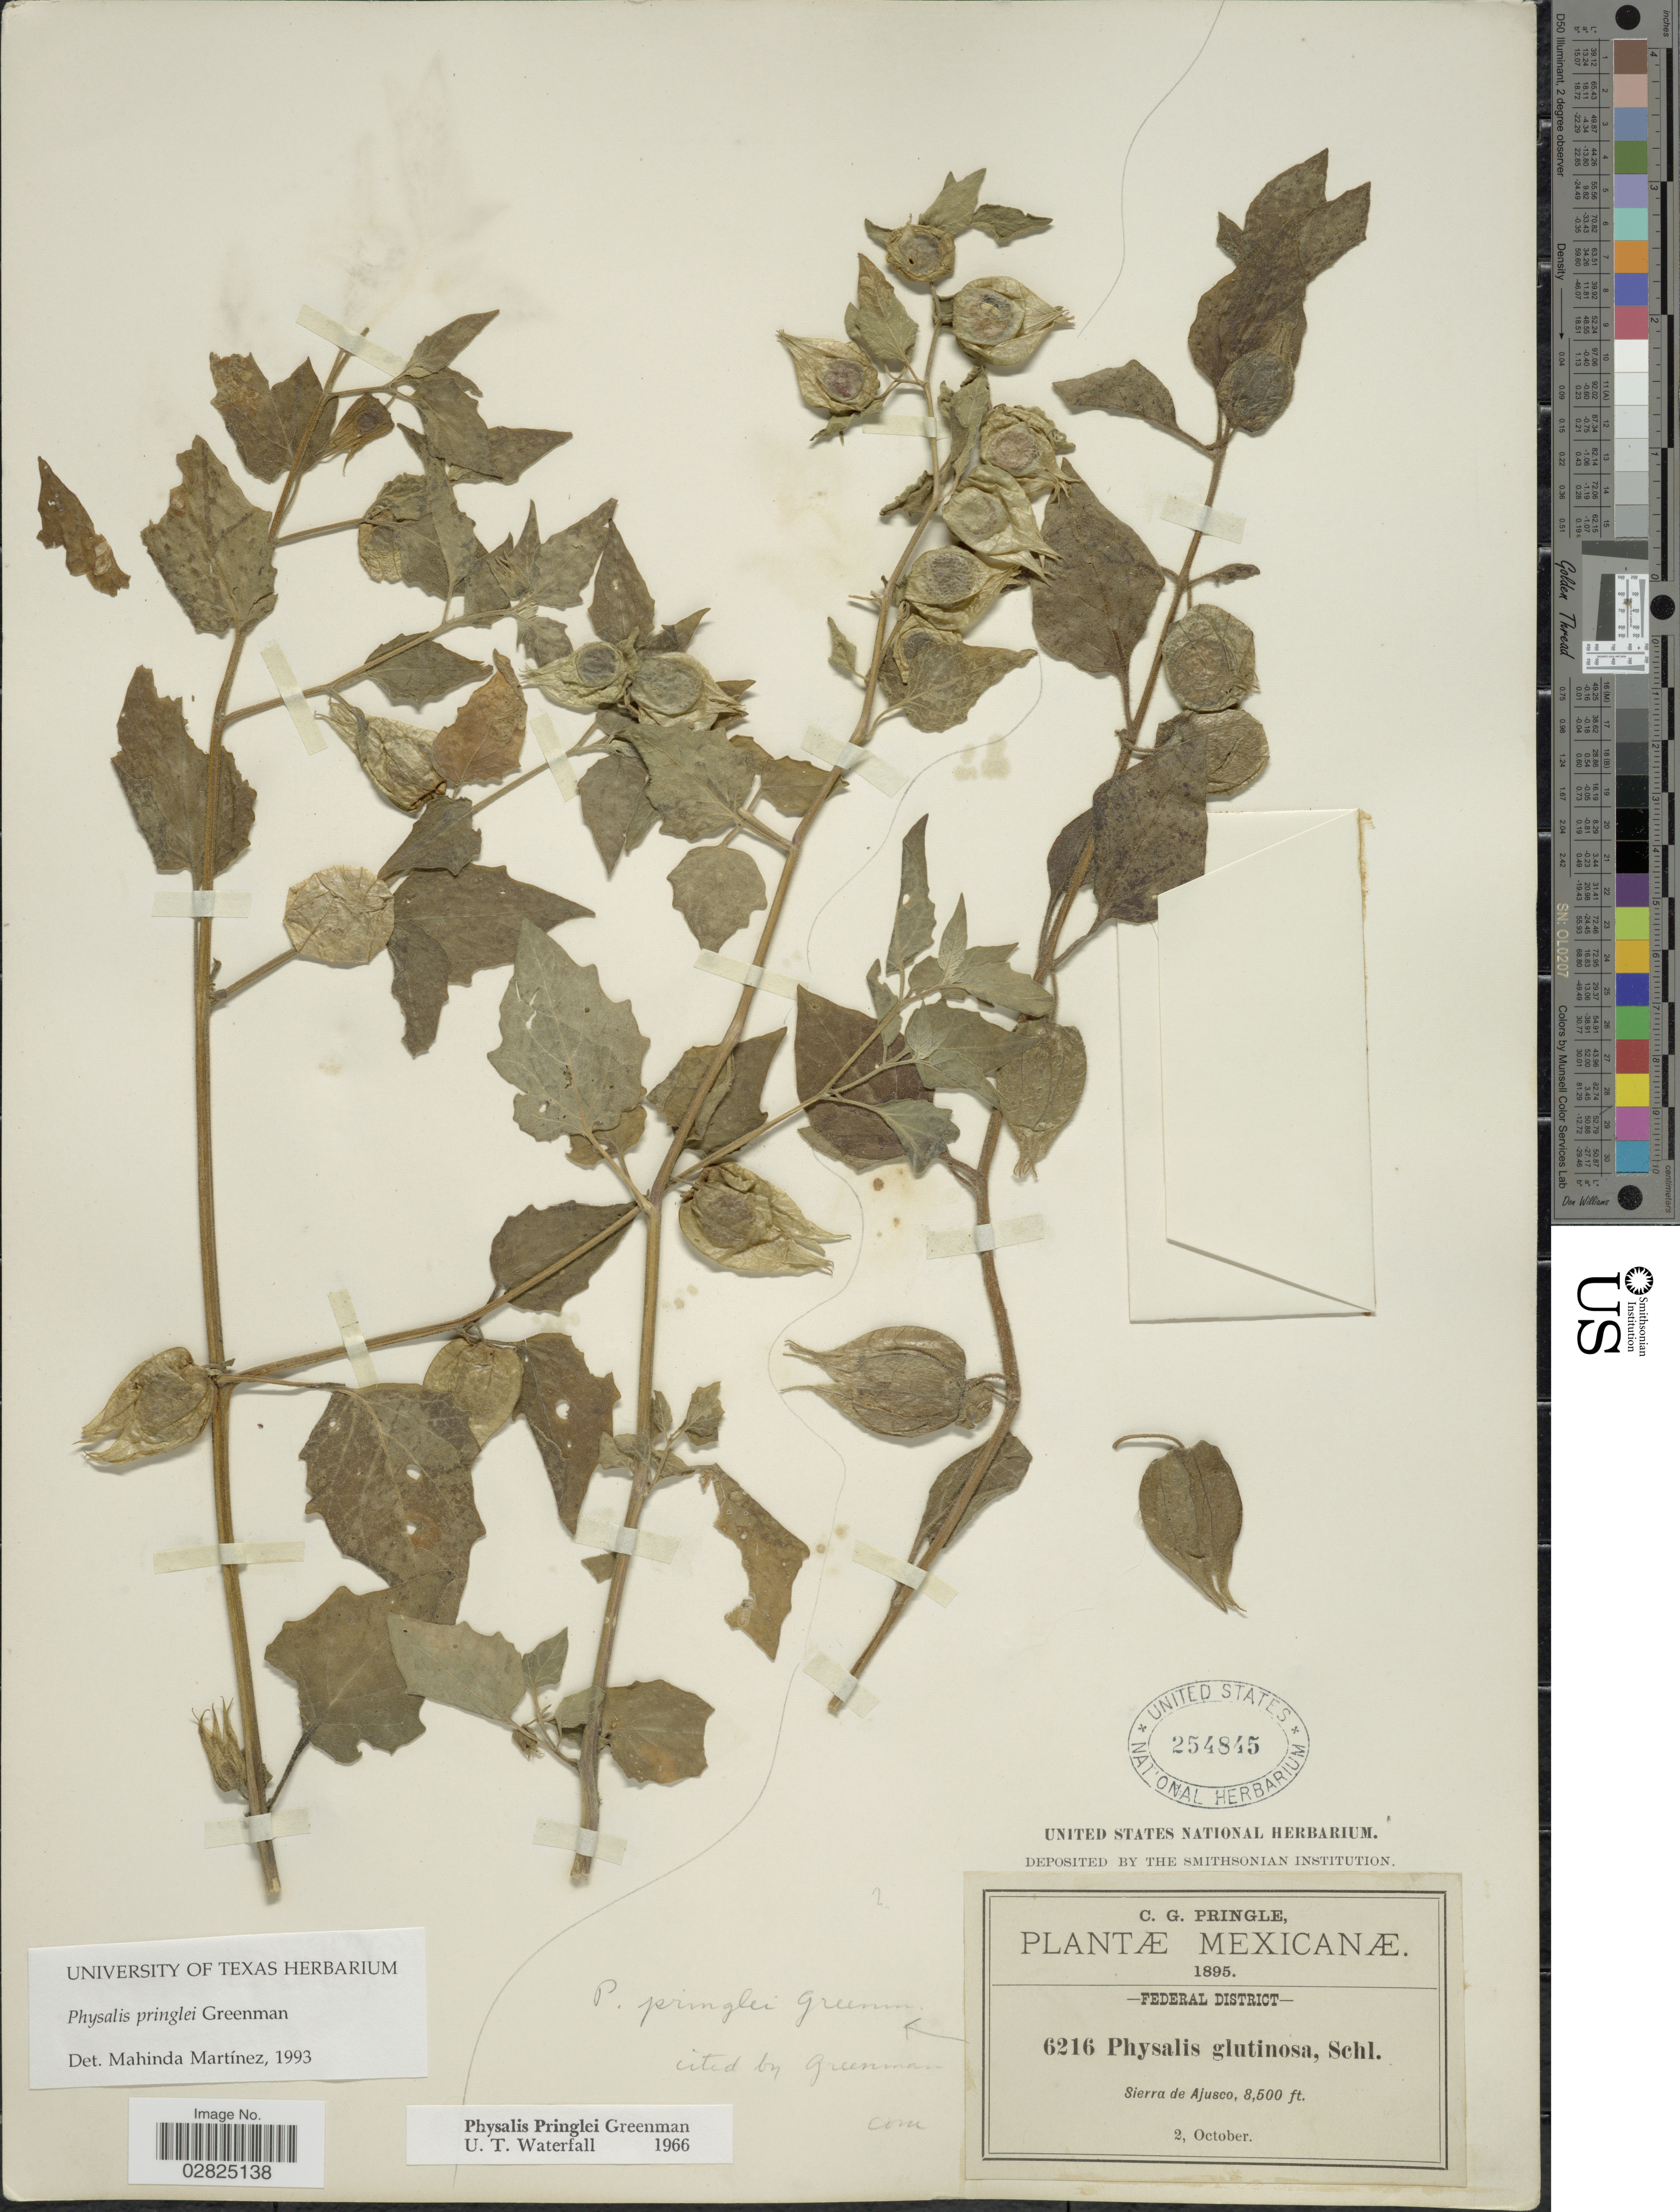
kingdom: Plantae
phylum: Tracheophyta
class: Magnoliopsida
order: Solanales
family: Solanaceae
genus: Physalis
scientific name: Physalis pringlei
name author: Greenm.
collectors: C. G. Pringle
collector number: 6216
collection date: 1895-10-02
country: Mexico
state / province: Distrito Federal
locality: Sierra de Ajusco.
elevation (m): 2591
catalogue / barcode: US 254845